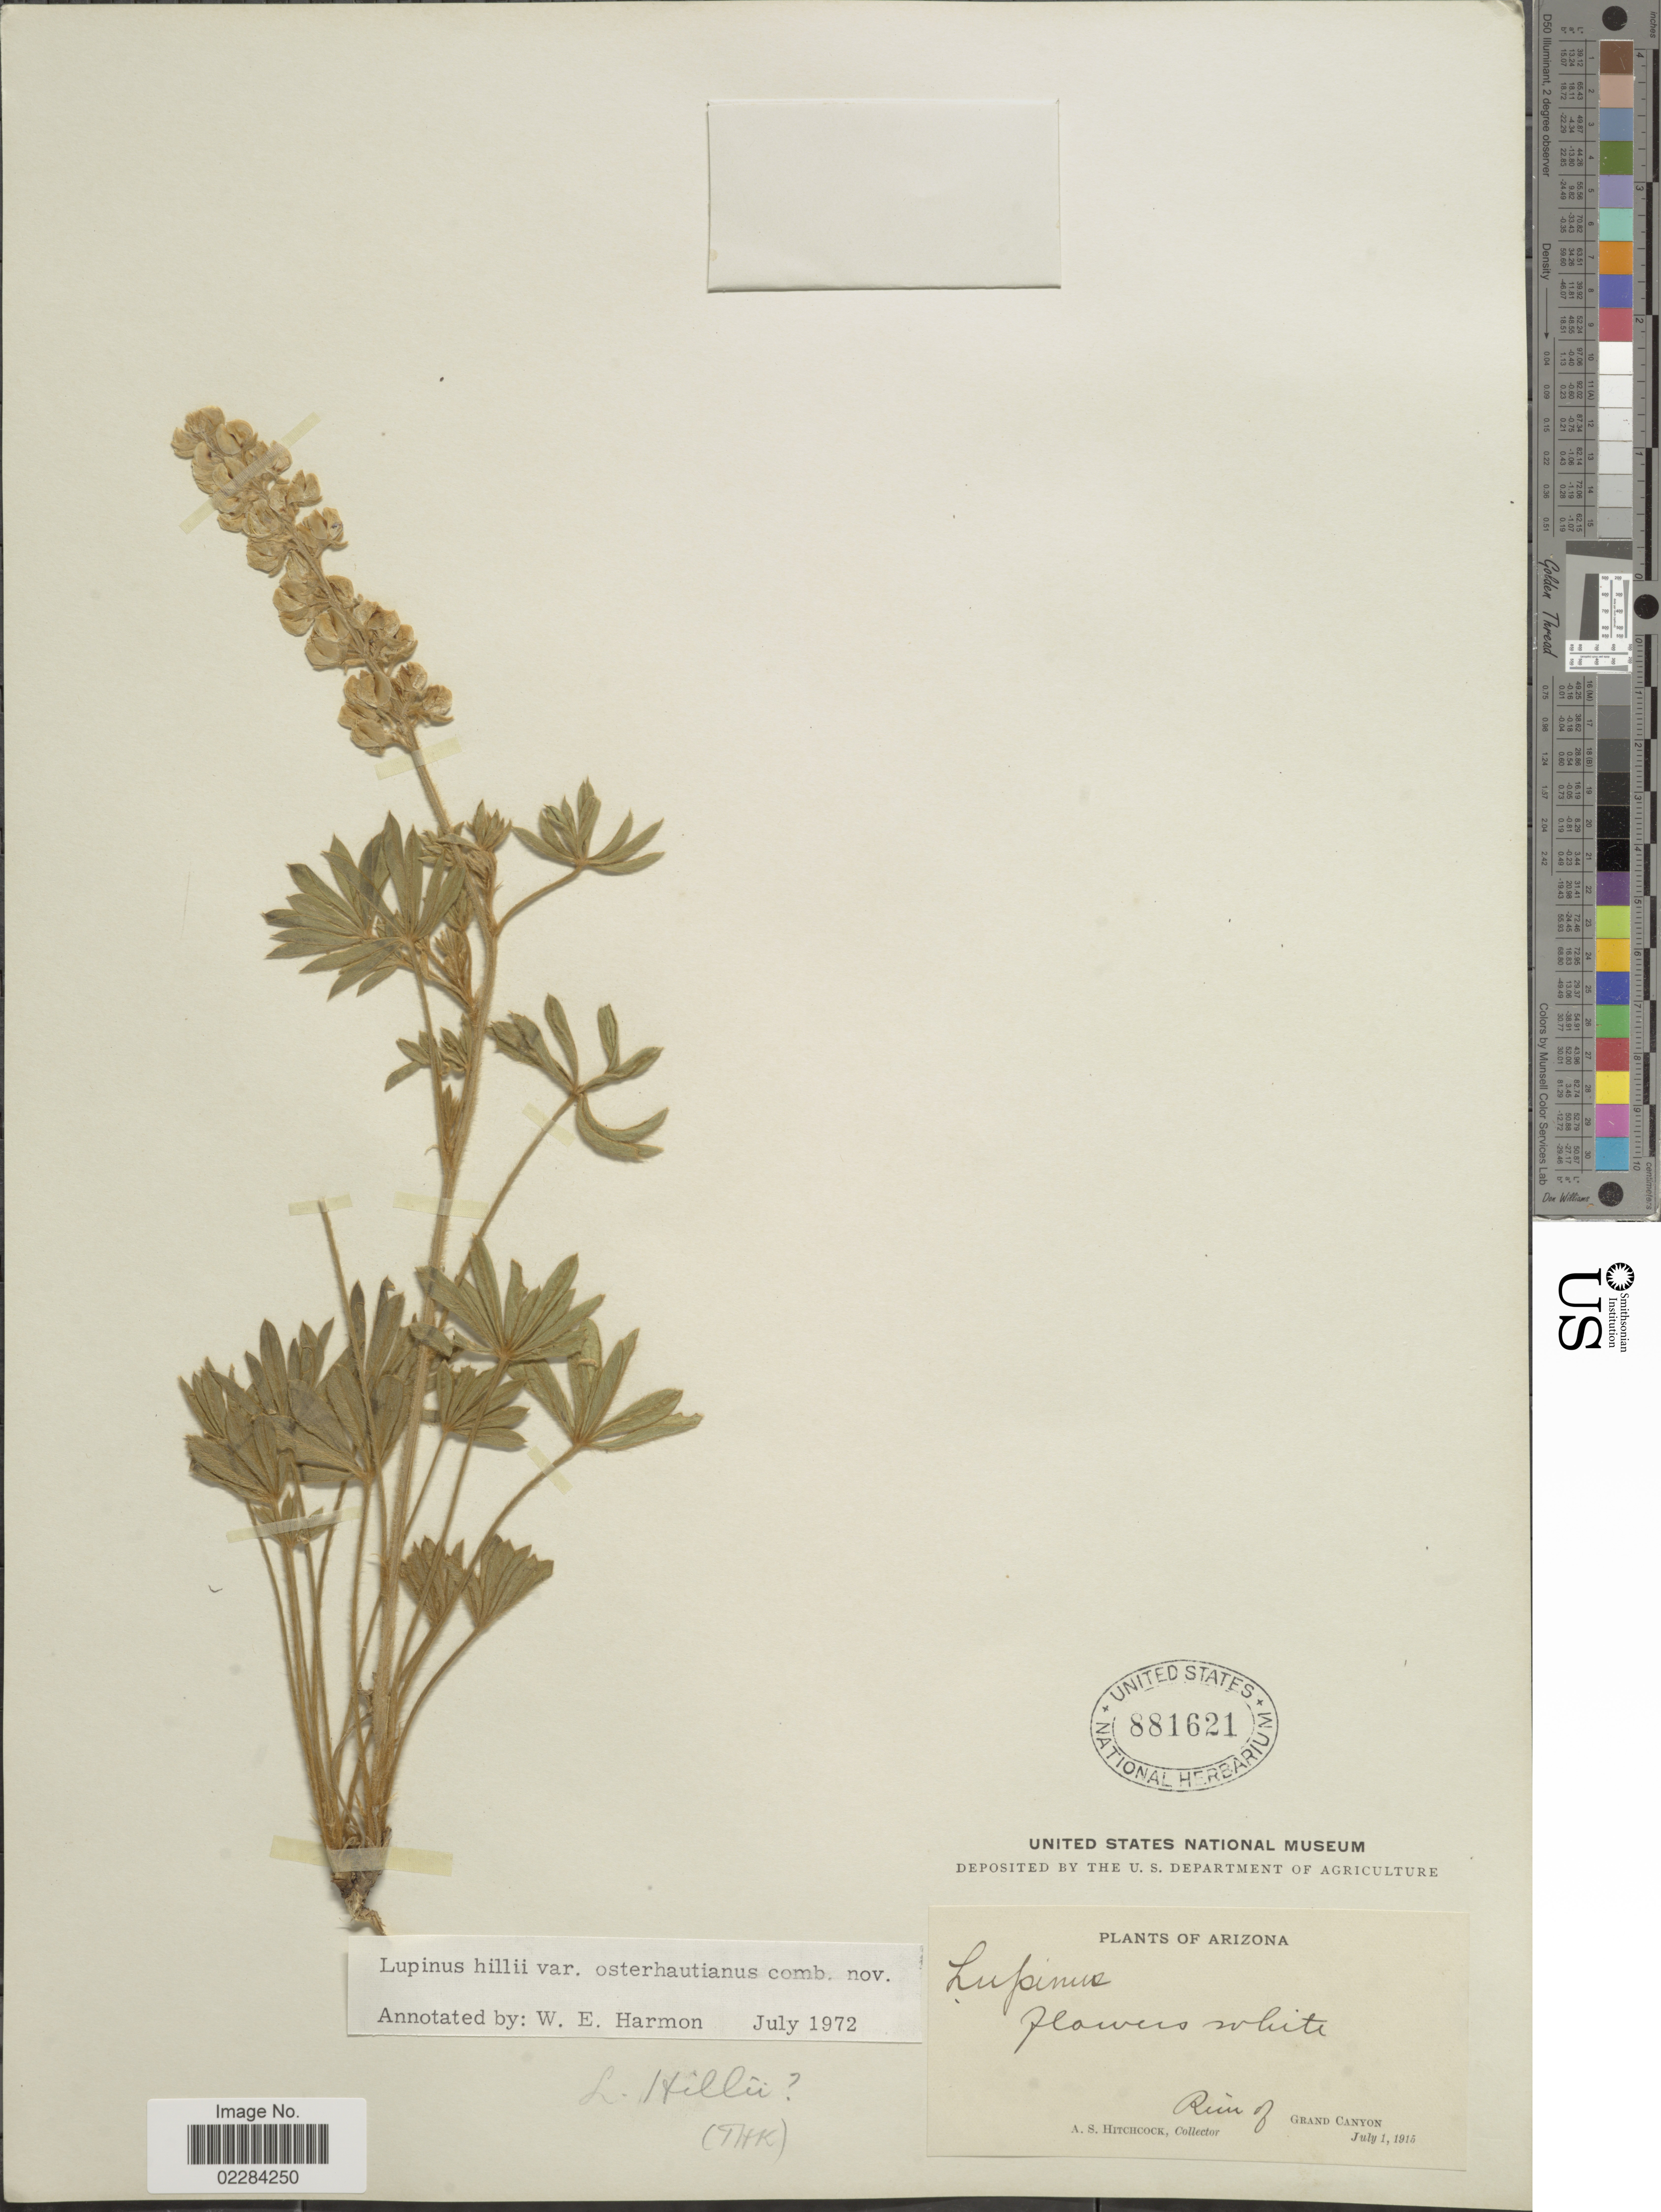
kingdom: Plantae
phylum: Tracheophyta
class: Magnoliopsida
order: Fabales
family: Fabaceae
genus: Lupinus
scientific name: Lupinus hillii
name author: Greene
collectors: A. S. Hitchcock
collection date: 1915-07-01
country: United States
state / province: Arizona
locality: Ruin of Grand Canyon.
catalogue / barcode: US 881621